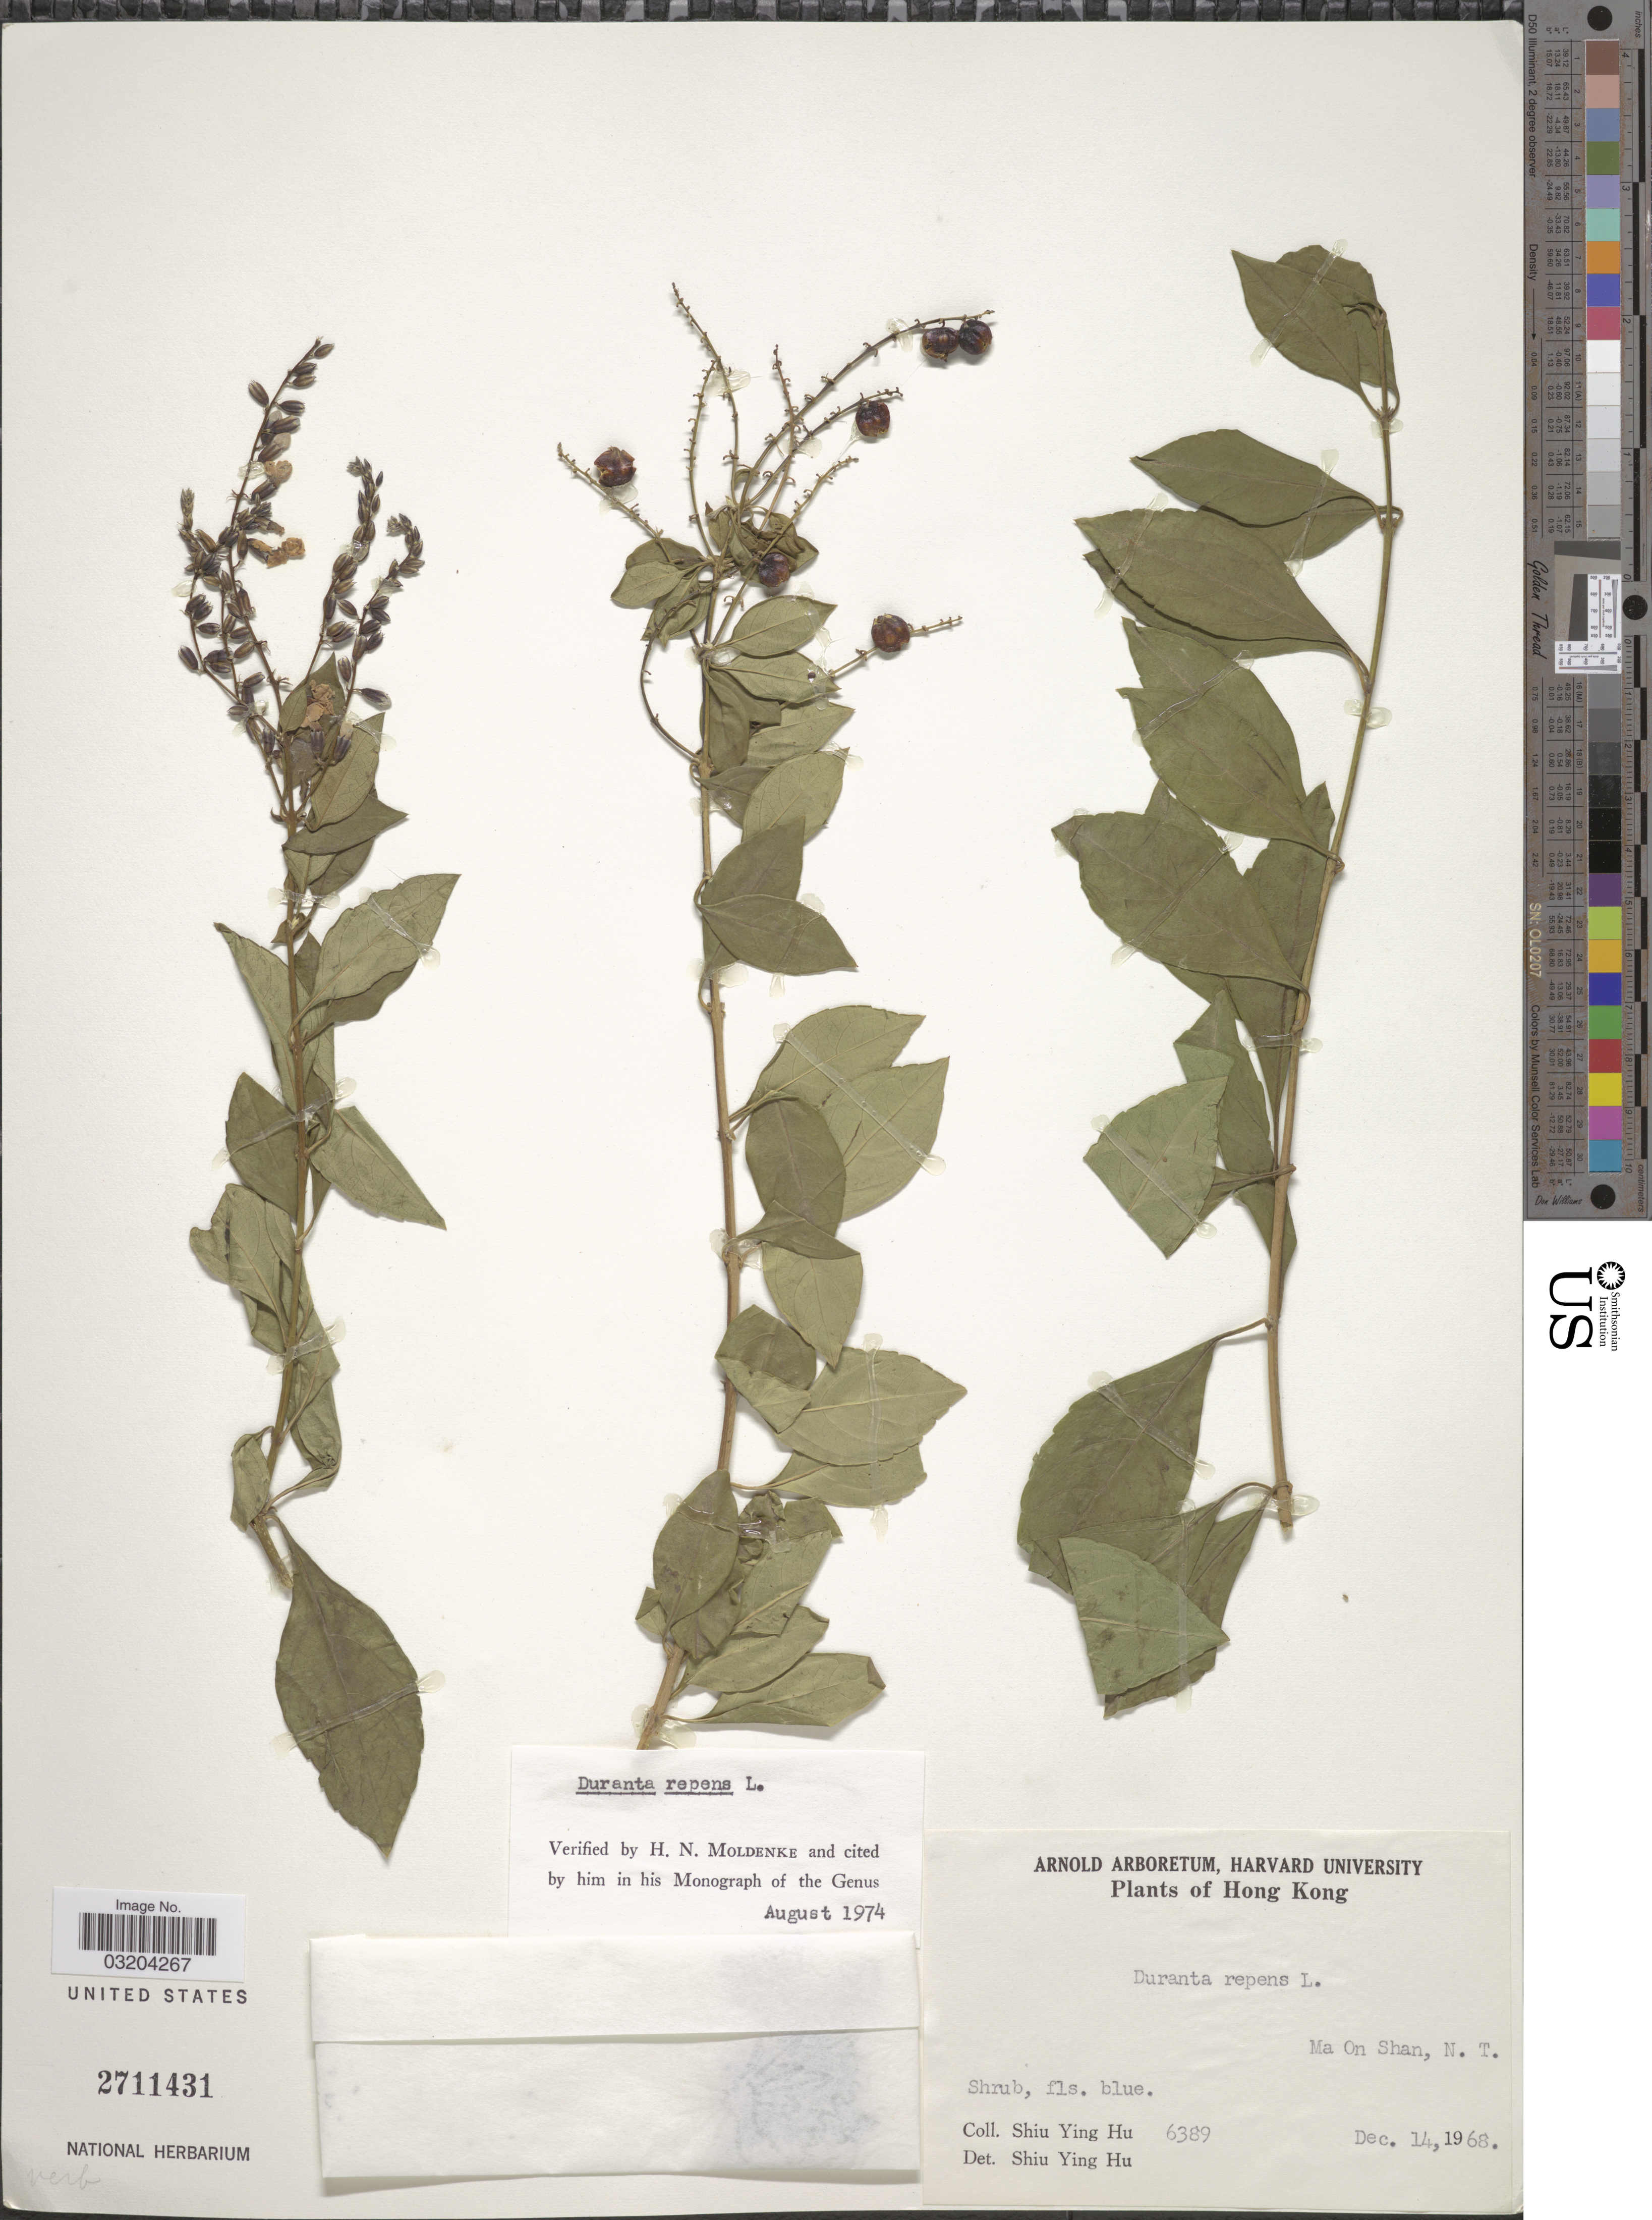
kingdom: Plantae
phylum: Tracheophyta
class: Magnoliopsida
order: Lamiales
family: Verbenaceae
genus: Duranta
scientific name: Duranta erecta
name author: L.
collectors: S. Y. Hu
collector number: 6389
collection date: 1968-12-14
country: China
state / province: Hong Kong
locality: Ma On Shan, N. T.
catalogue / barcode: US 2711431